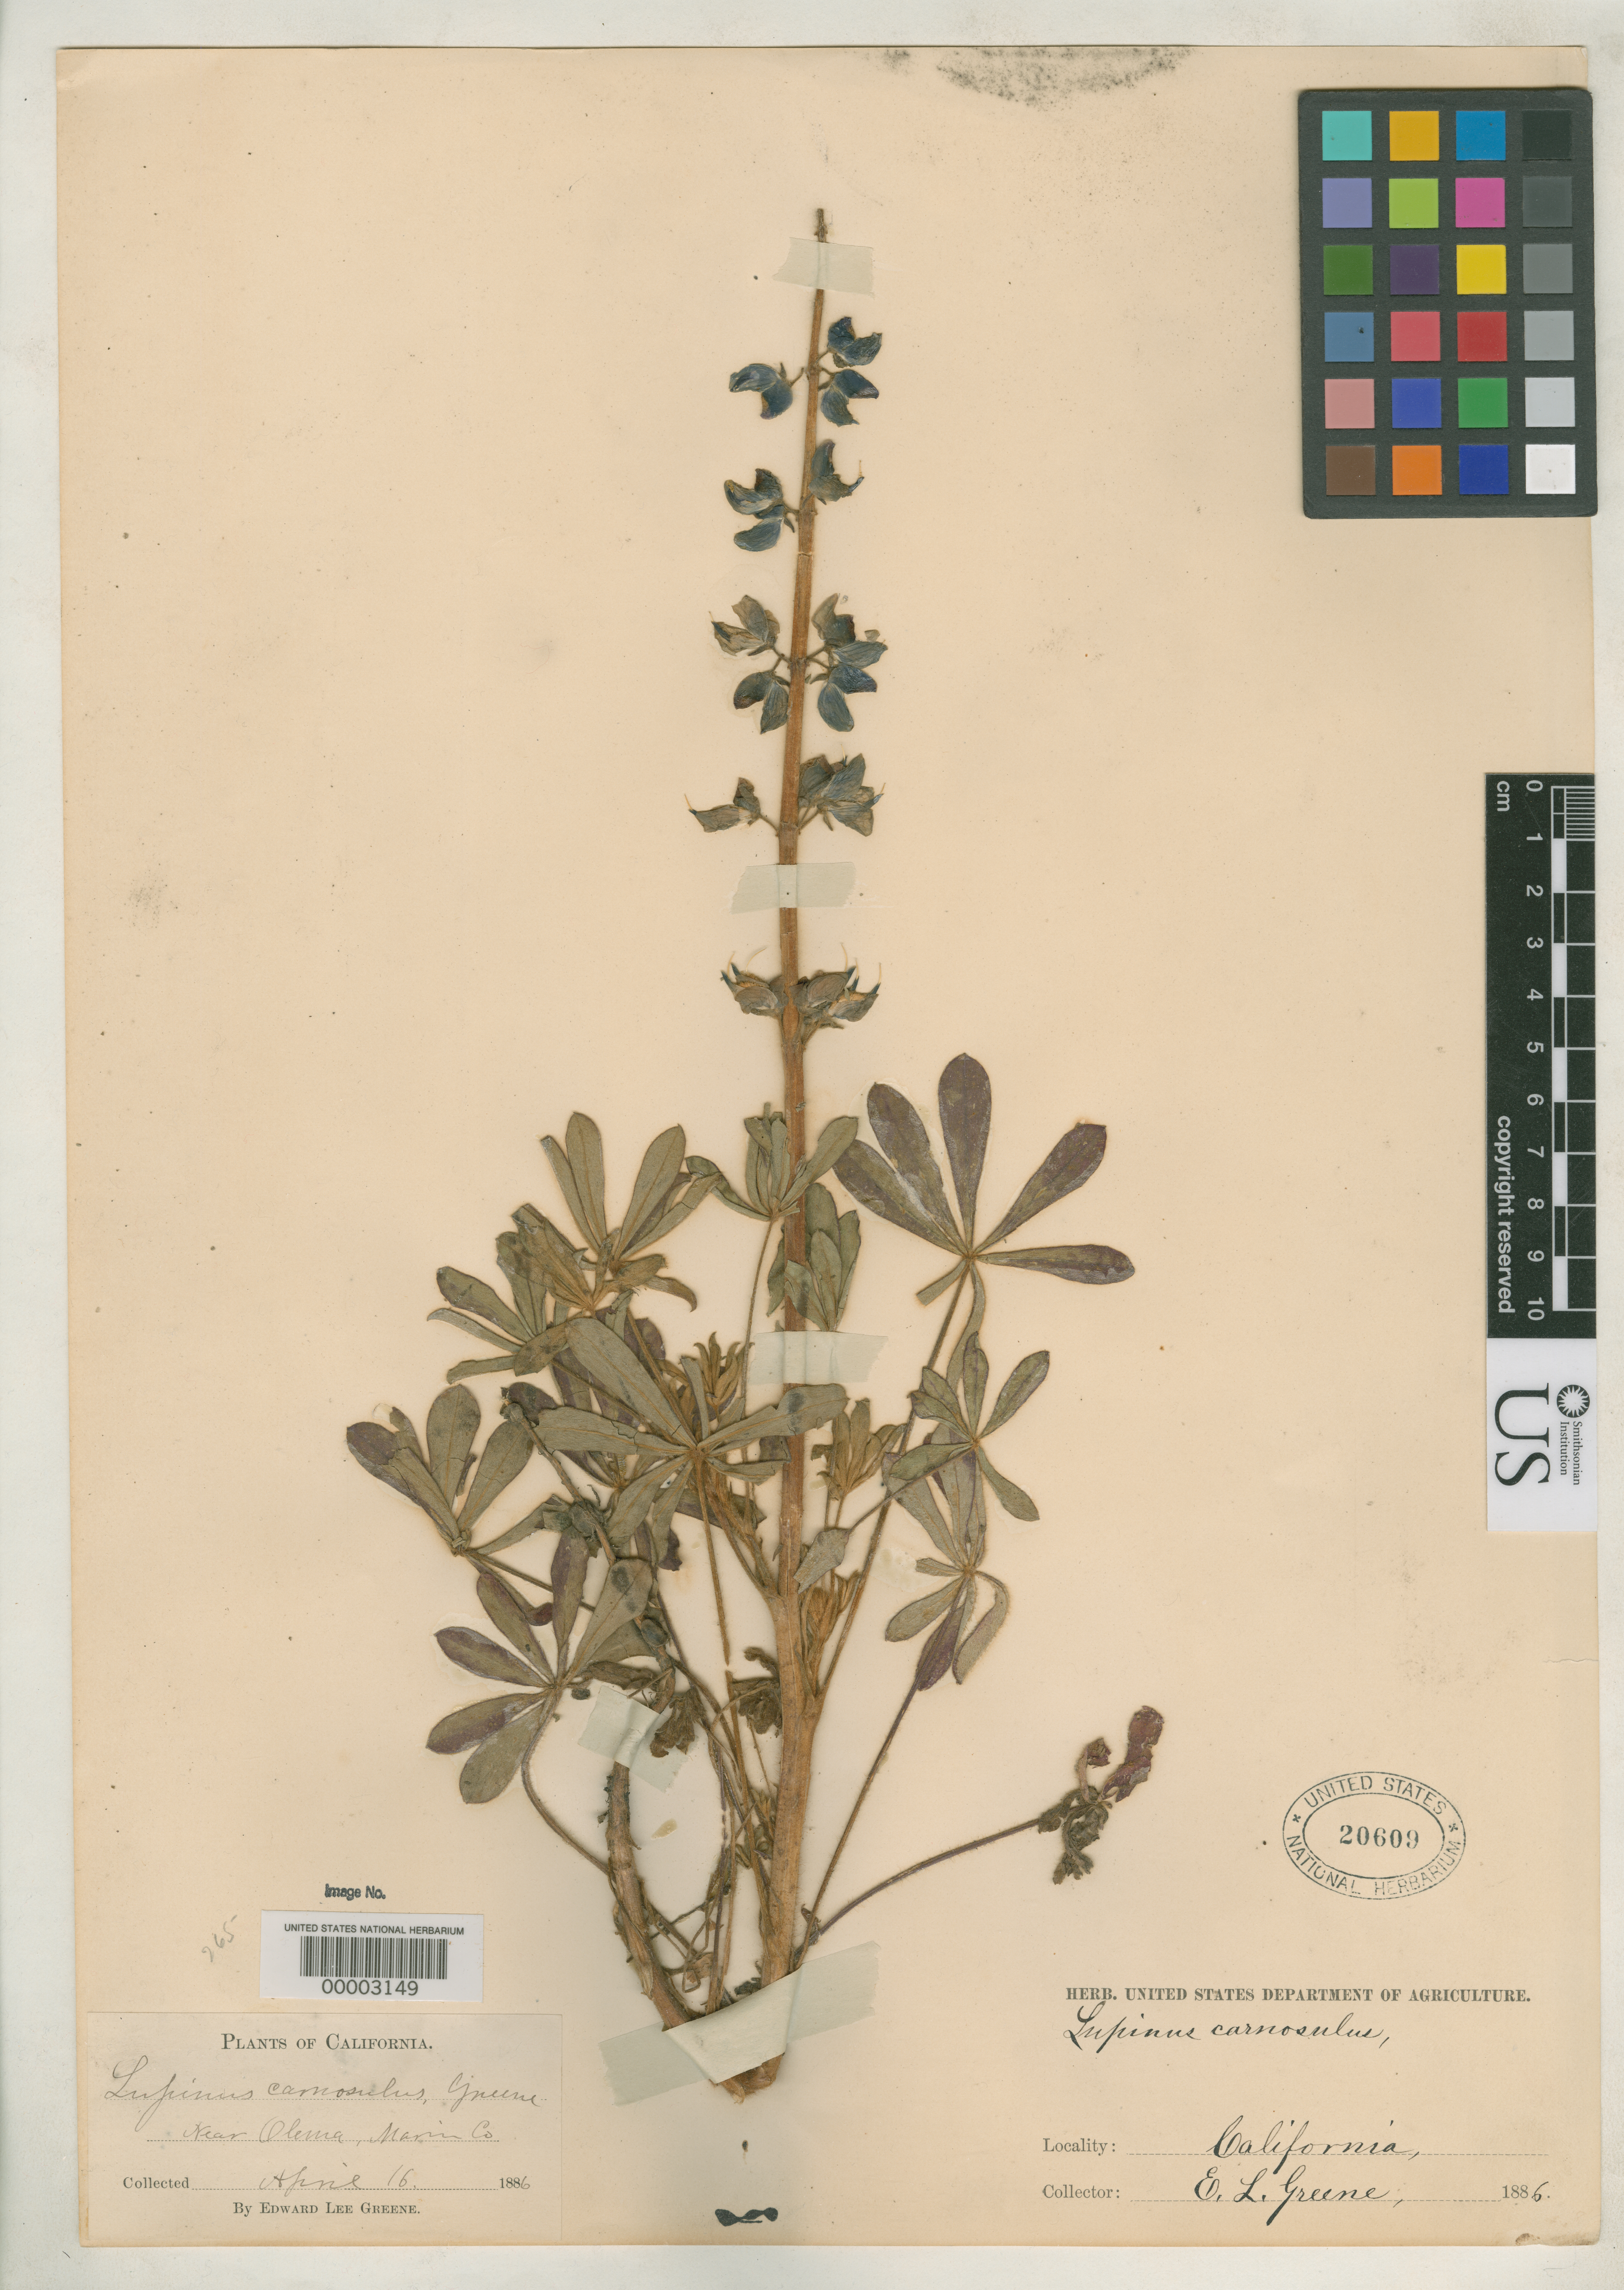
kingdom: Plantae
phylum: Tracheophyta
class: Magnoliopsida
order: Fabales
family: Fabaceae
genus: Lupinus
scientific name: Lupinus carnosulus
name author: Greene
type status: Isotype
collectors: E. L. Greene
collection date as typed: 16 Apr 1886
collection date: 1886-04-16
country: United States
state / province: California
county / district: Marin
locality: Near Olema.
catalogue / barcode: US 20609